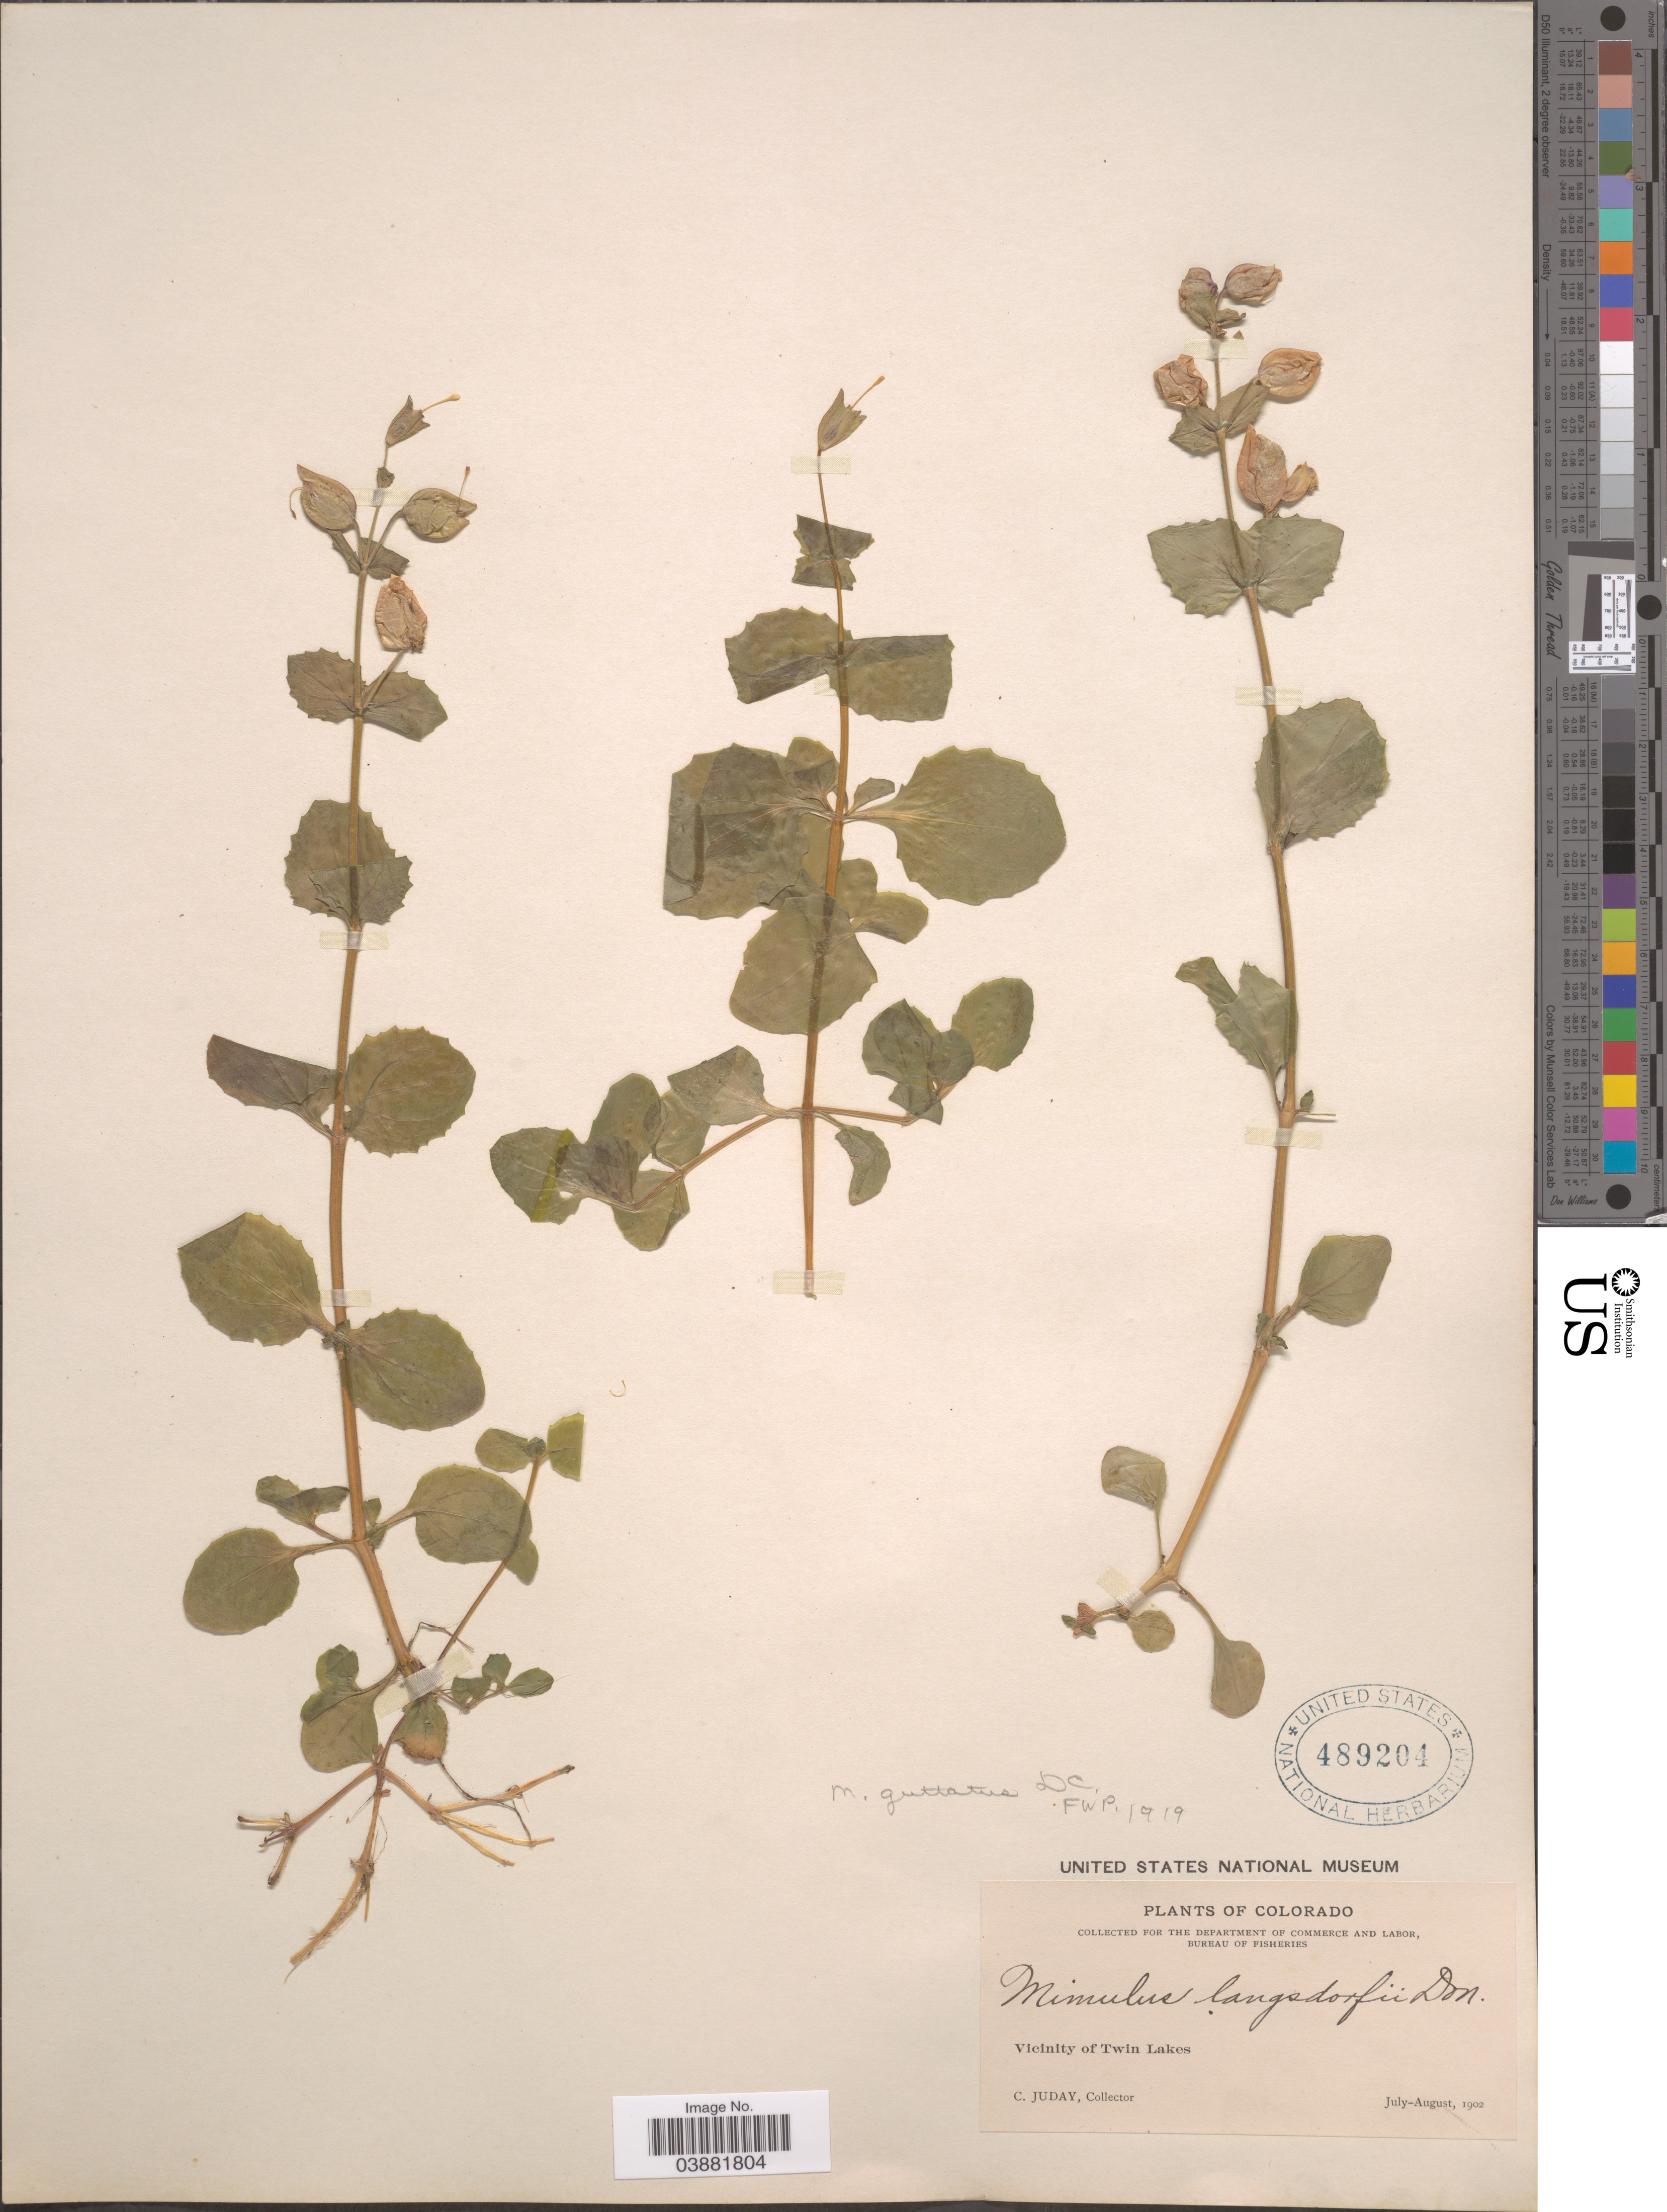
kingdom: Plantae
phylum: Tracheophyta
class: Magnoliopsida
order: Lamiales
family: Phrymaceae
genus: Mimulus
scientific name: Mimulus guttatus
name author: DC.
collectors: C. Juday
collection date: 1902-07/1902-08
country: United States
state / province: Colorado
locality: Vicinity of Twin Lakes.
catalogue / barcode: US 489204